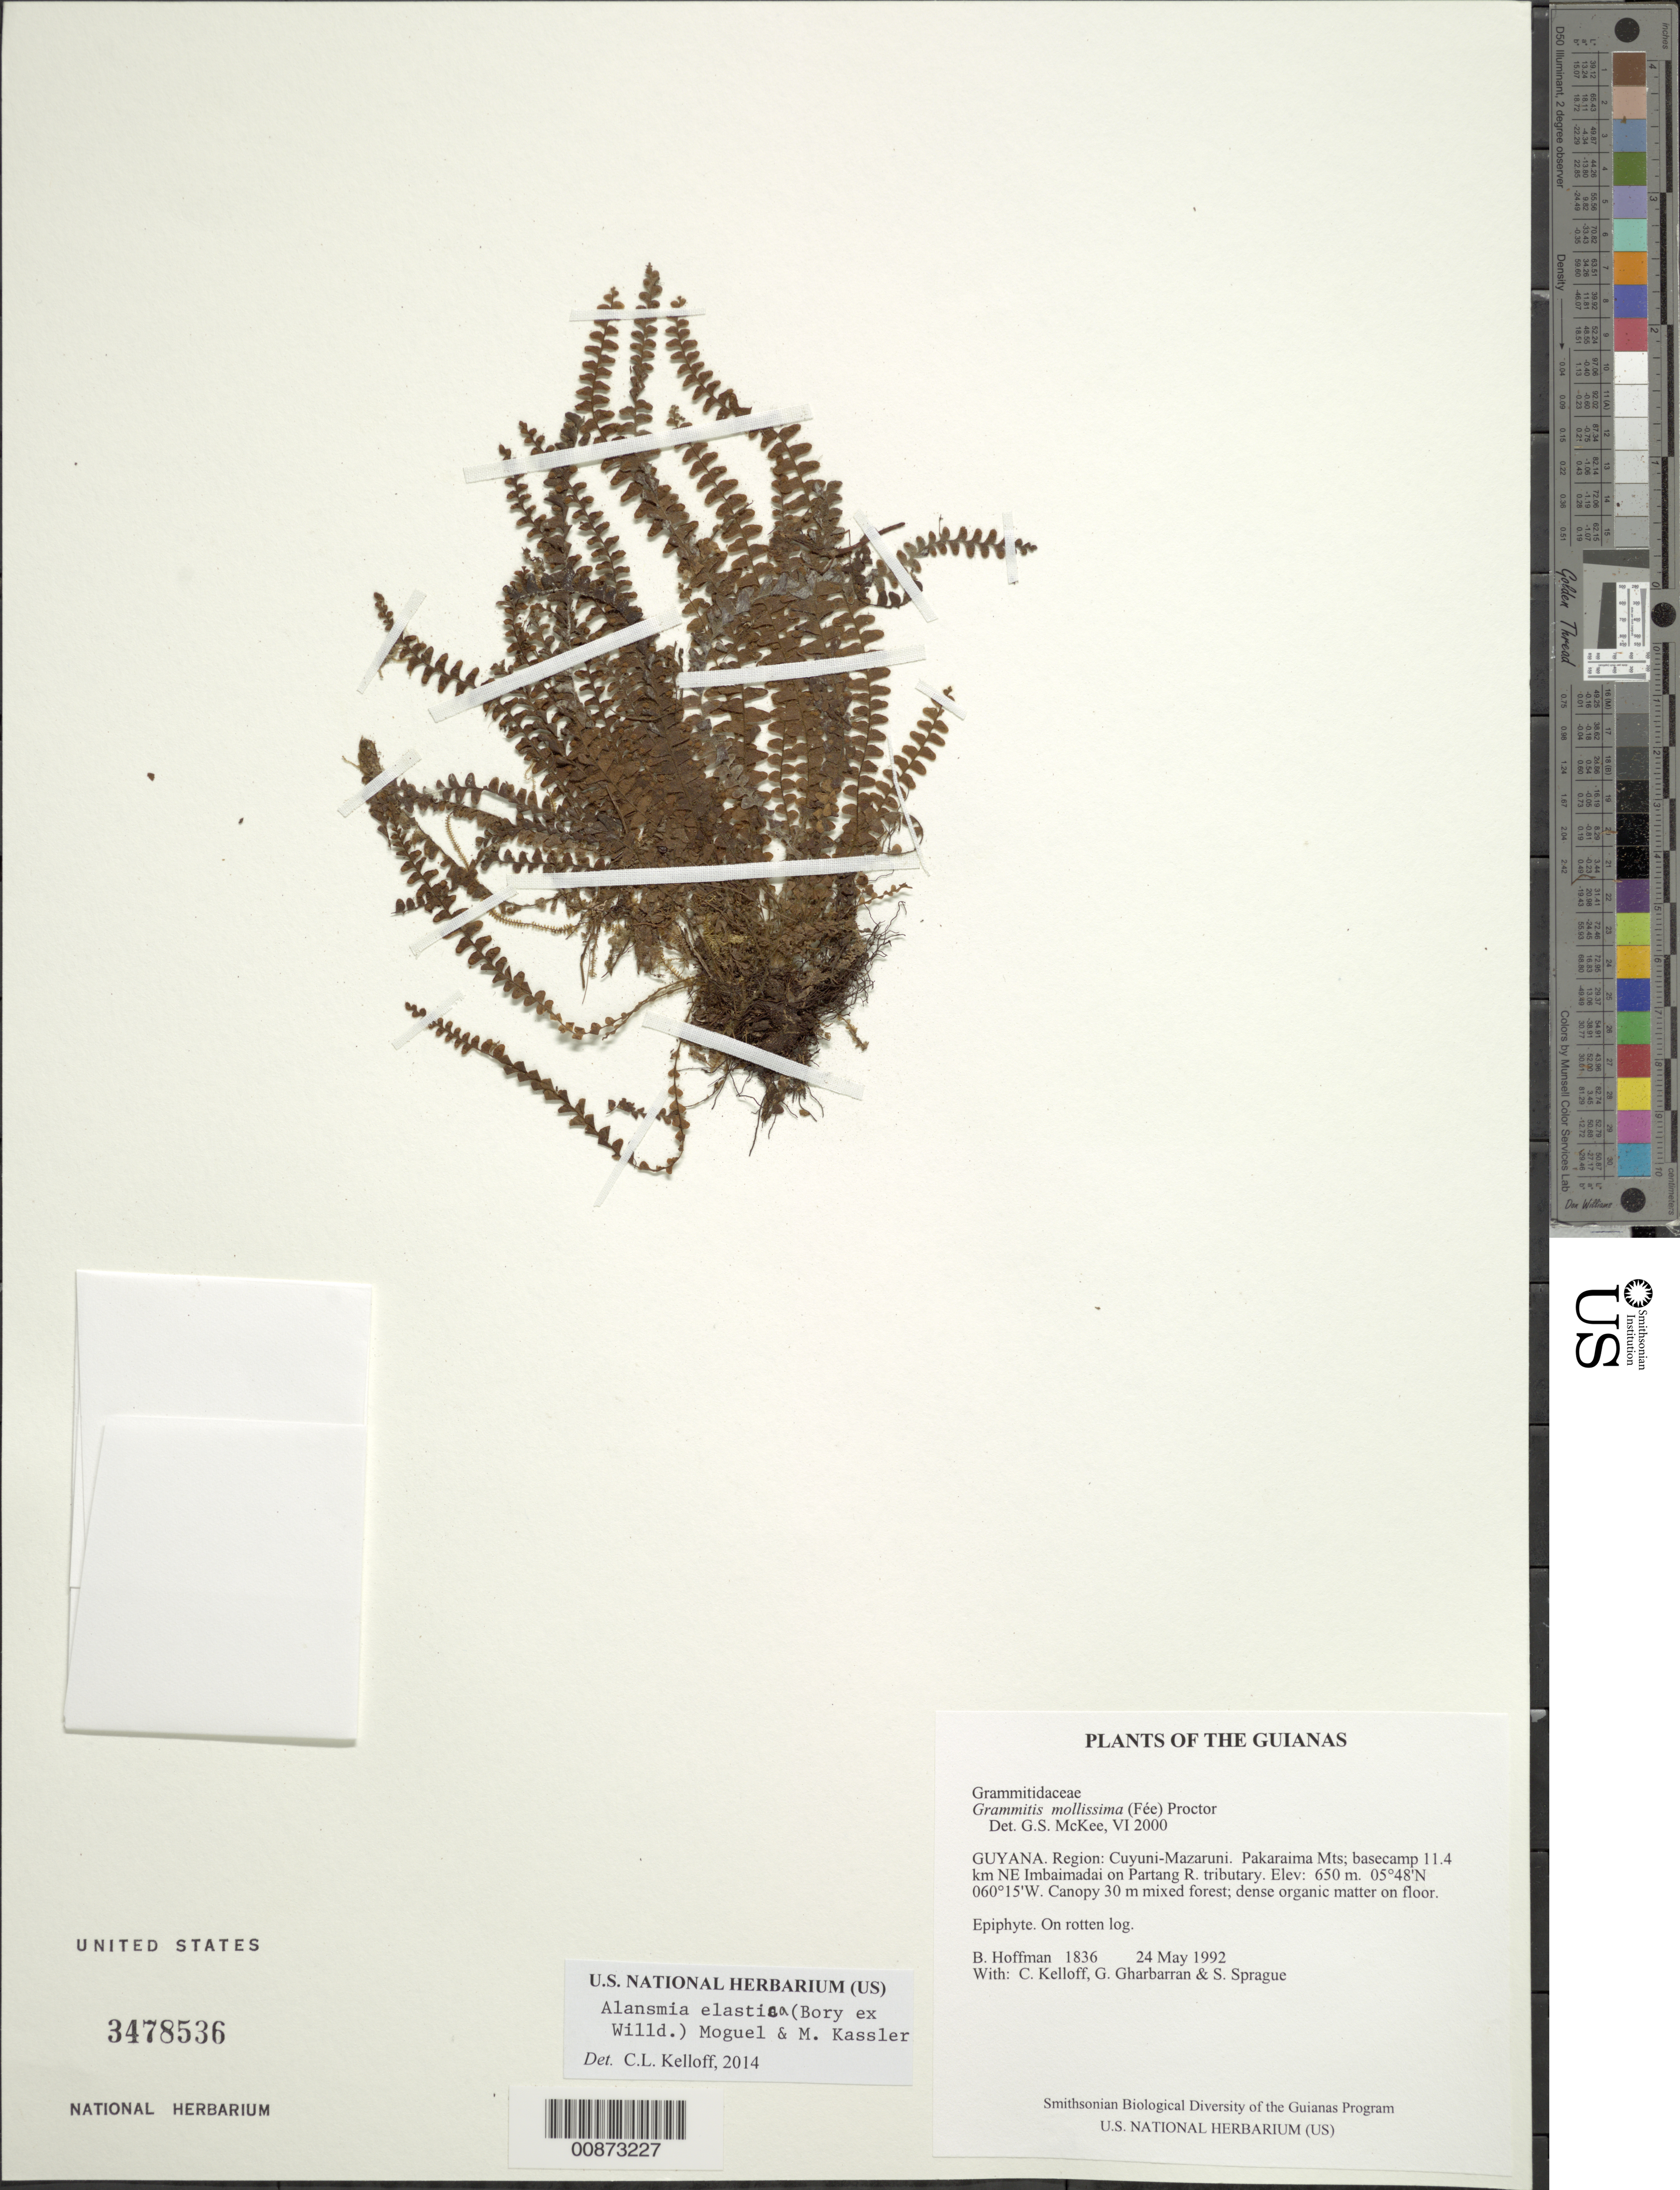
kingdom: Plantae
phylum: Tracheophyta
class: Polypodiopsida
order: Polypodiales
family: Polypodiaceae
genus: Alansmia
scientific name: Alansmia elastica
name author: (Bory ex Willd.) Moguel & M. Kessler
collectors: B. Hoffman, C. L. Kelloff, G. Gharbarran & S. Sprague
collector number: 1836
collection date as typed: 24 May 1992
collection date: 1992-05-24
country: Guyana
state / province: Cuyuni-Mazaruni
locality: Pakaraima Mts; basecamp 11.4 km NE Imbaimadai on Partang River tributary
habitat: Canopy 30 m mixed forest; dense organic matter on floor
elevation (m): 650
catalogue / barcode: US 3478536